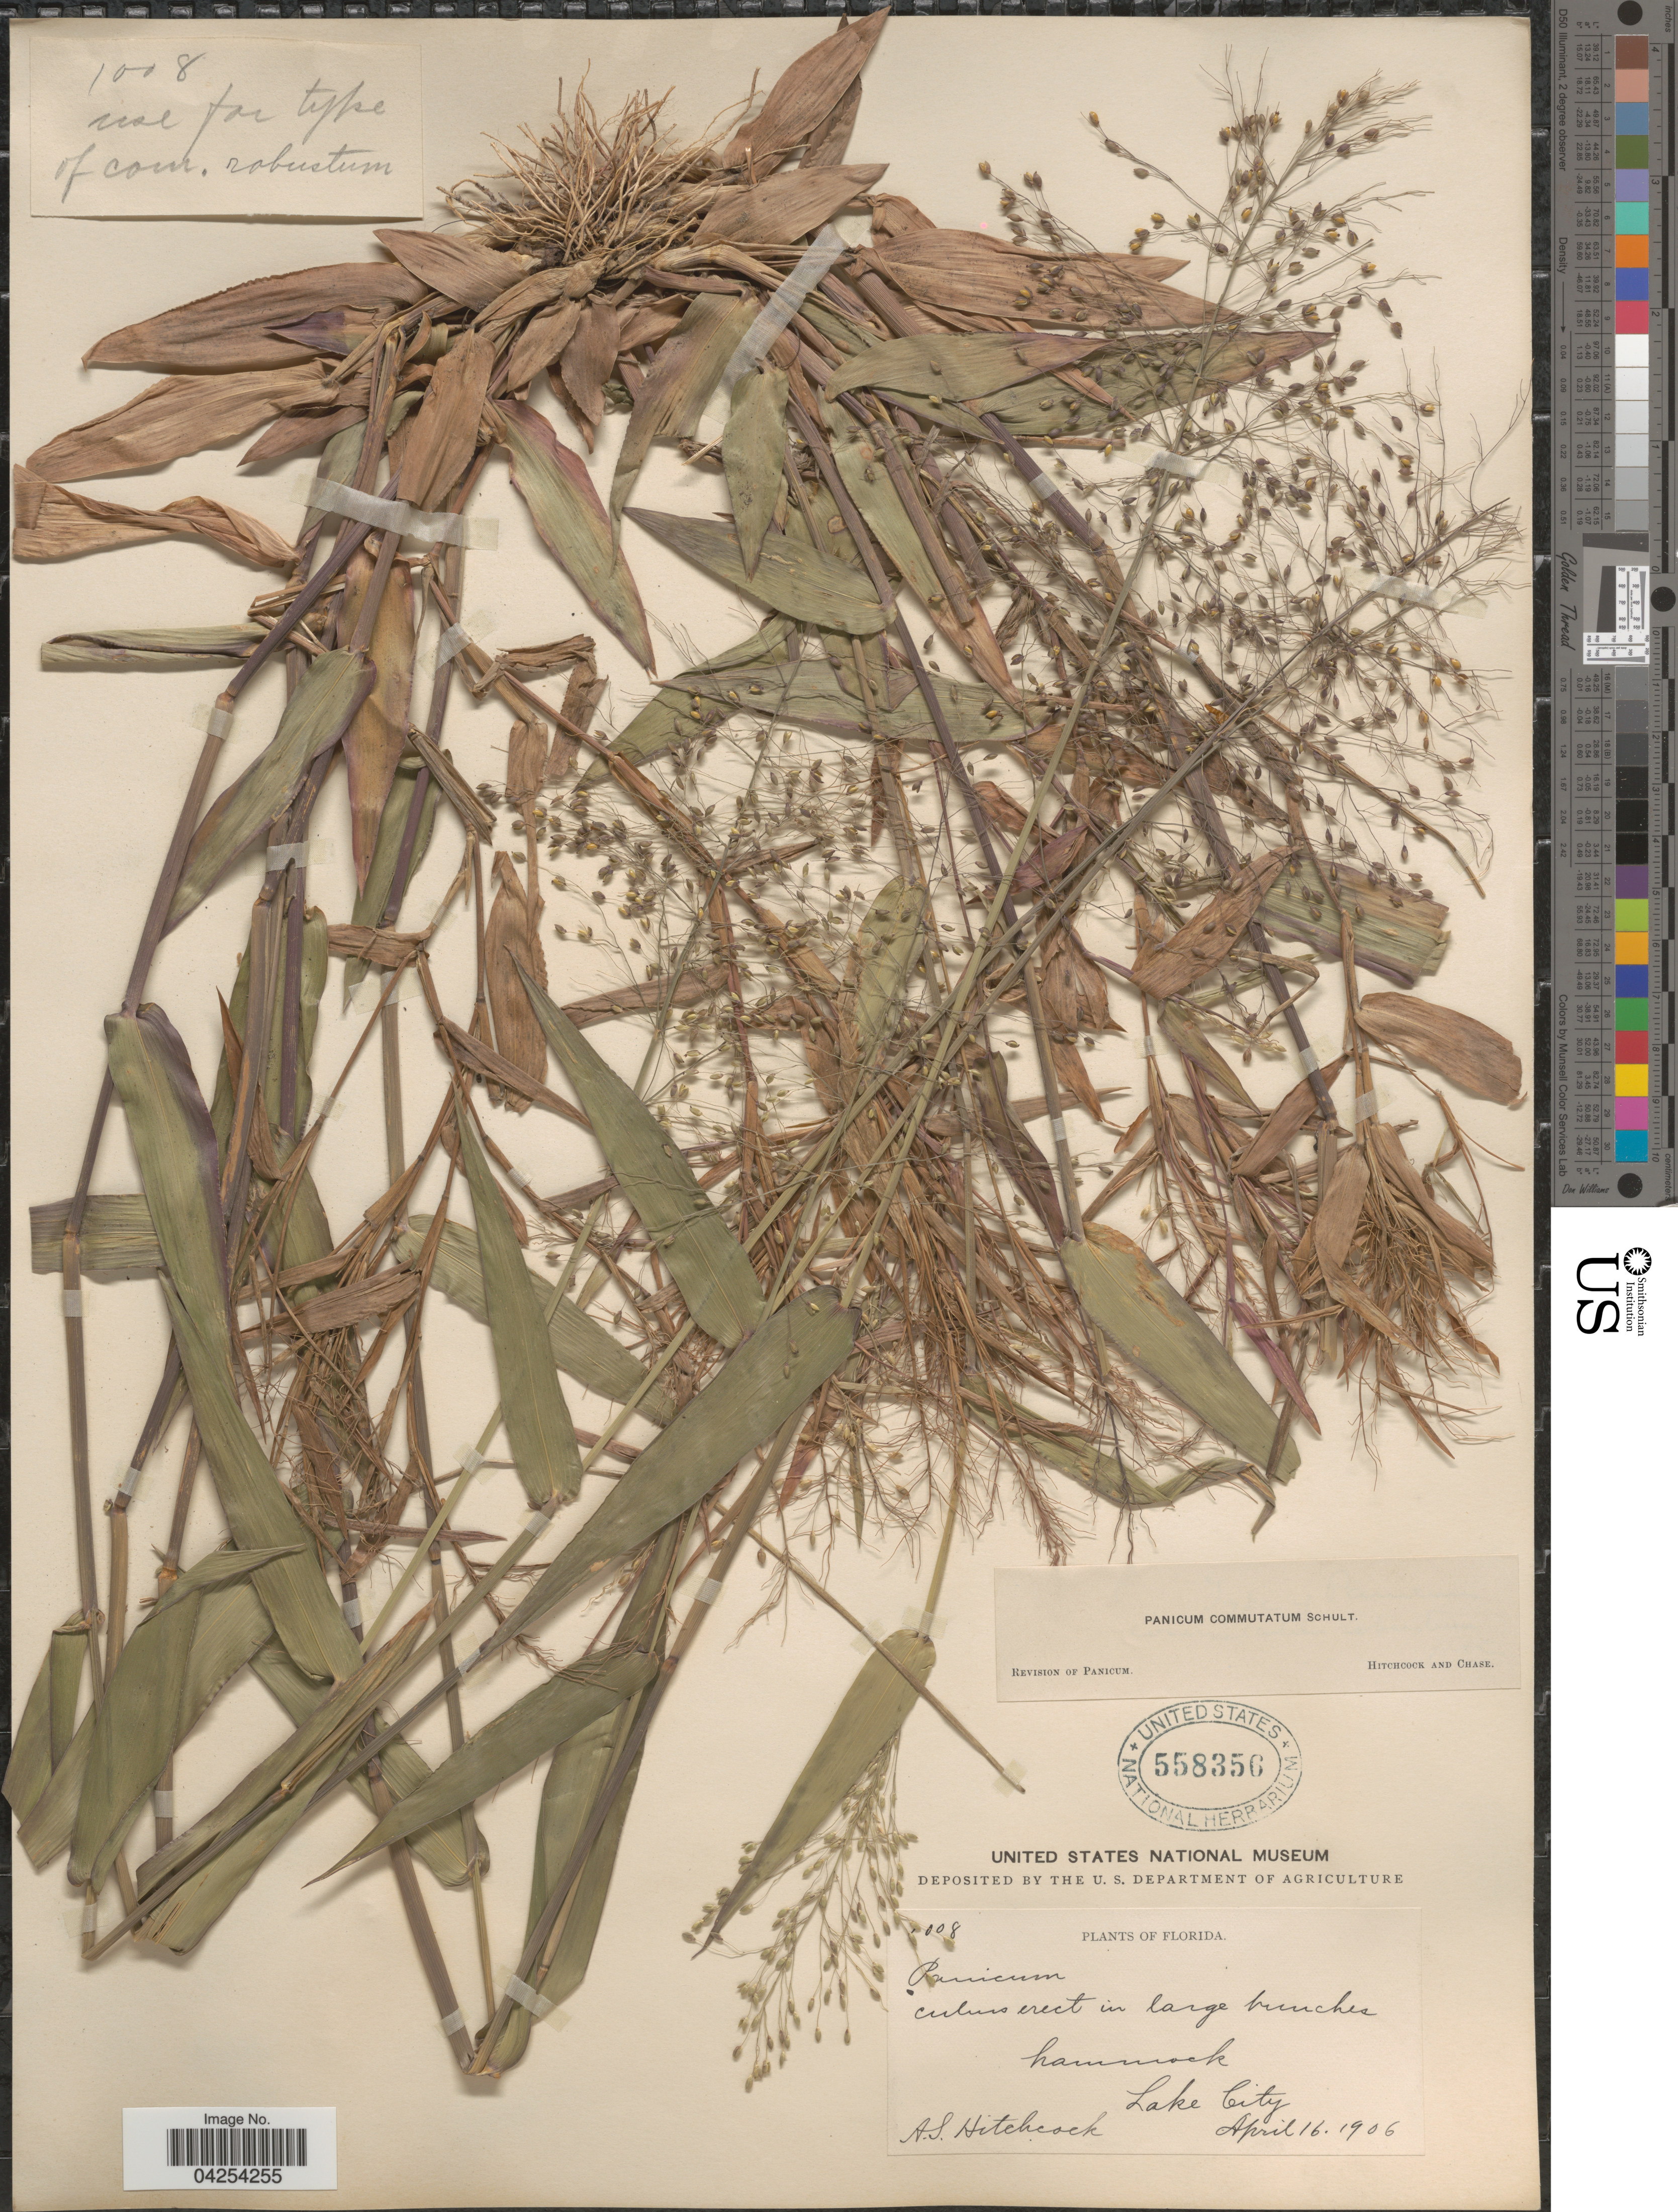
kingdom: Plantae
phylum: Tracheophyta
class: Liliopsida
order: Poales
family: Poaceae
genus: Dichanthelium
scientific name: Dichanthelium commutatum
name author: (Schult.) Gould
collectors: A. S. Hitchcock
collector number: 1008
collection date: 1906-04-16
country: United States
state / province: Florida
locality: Lake City.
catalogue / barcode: US 558356